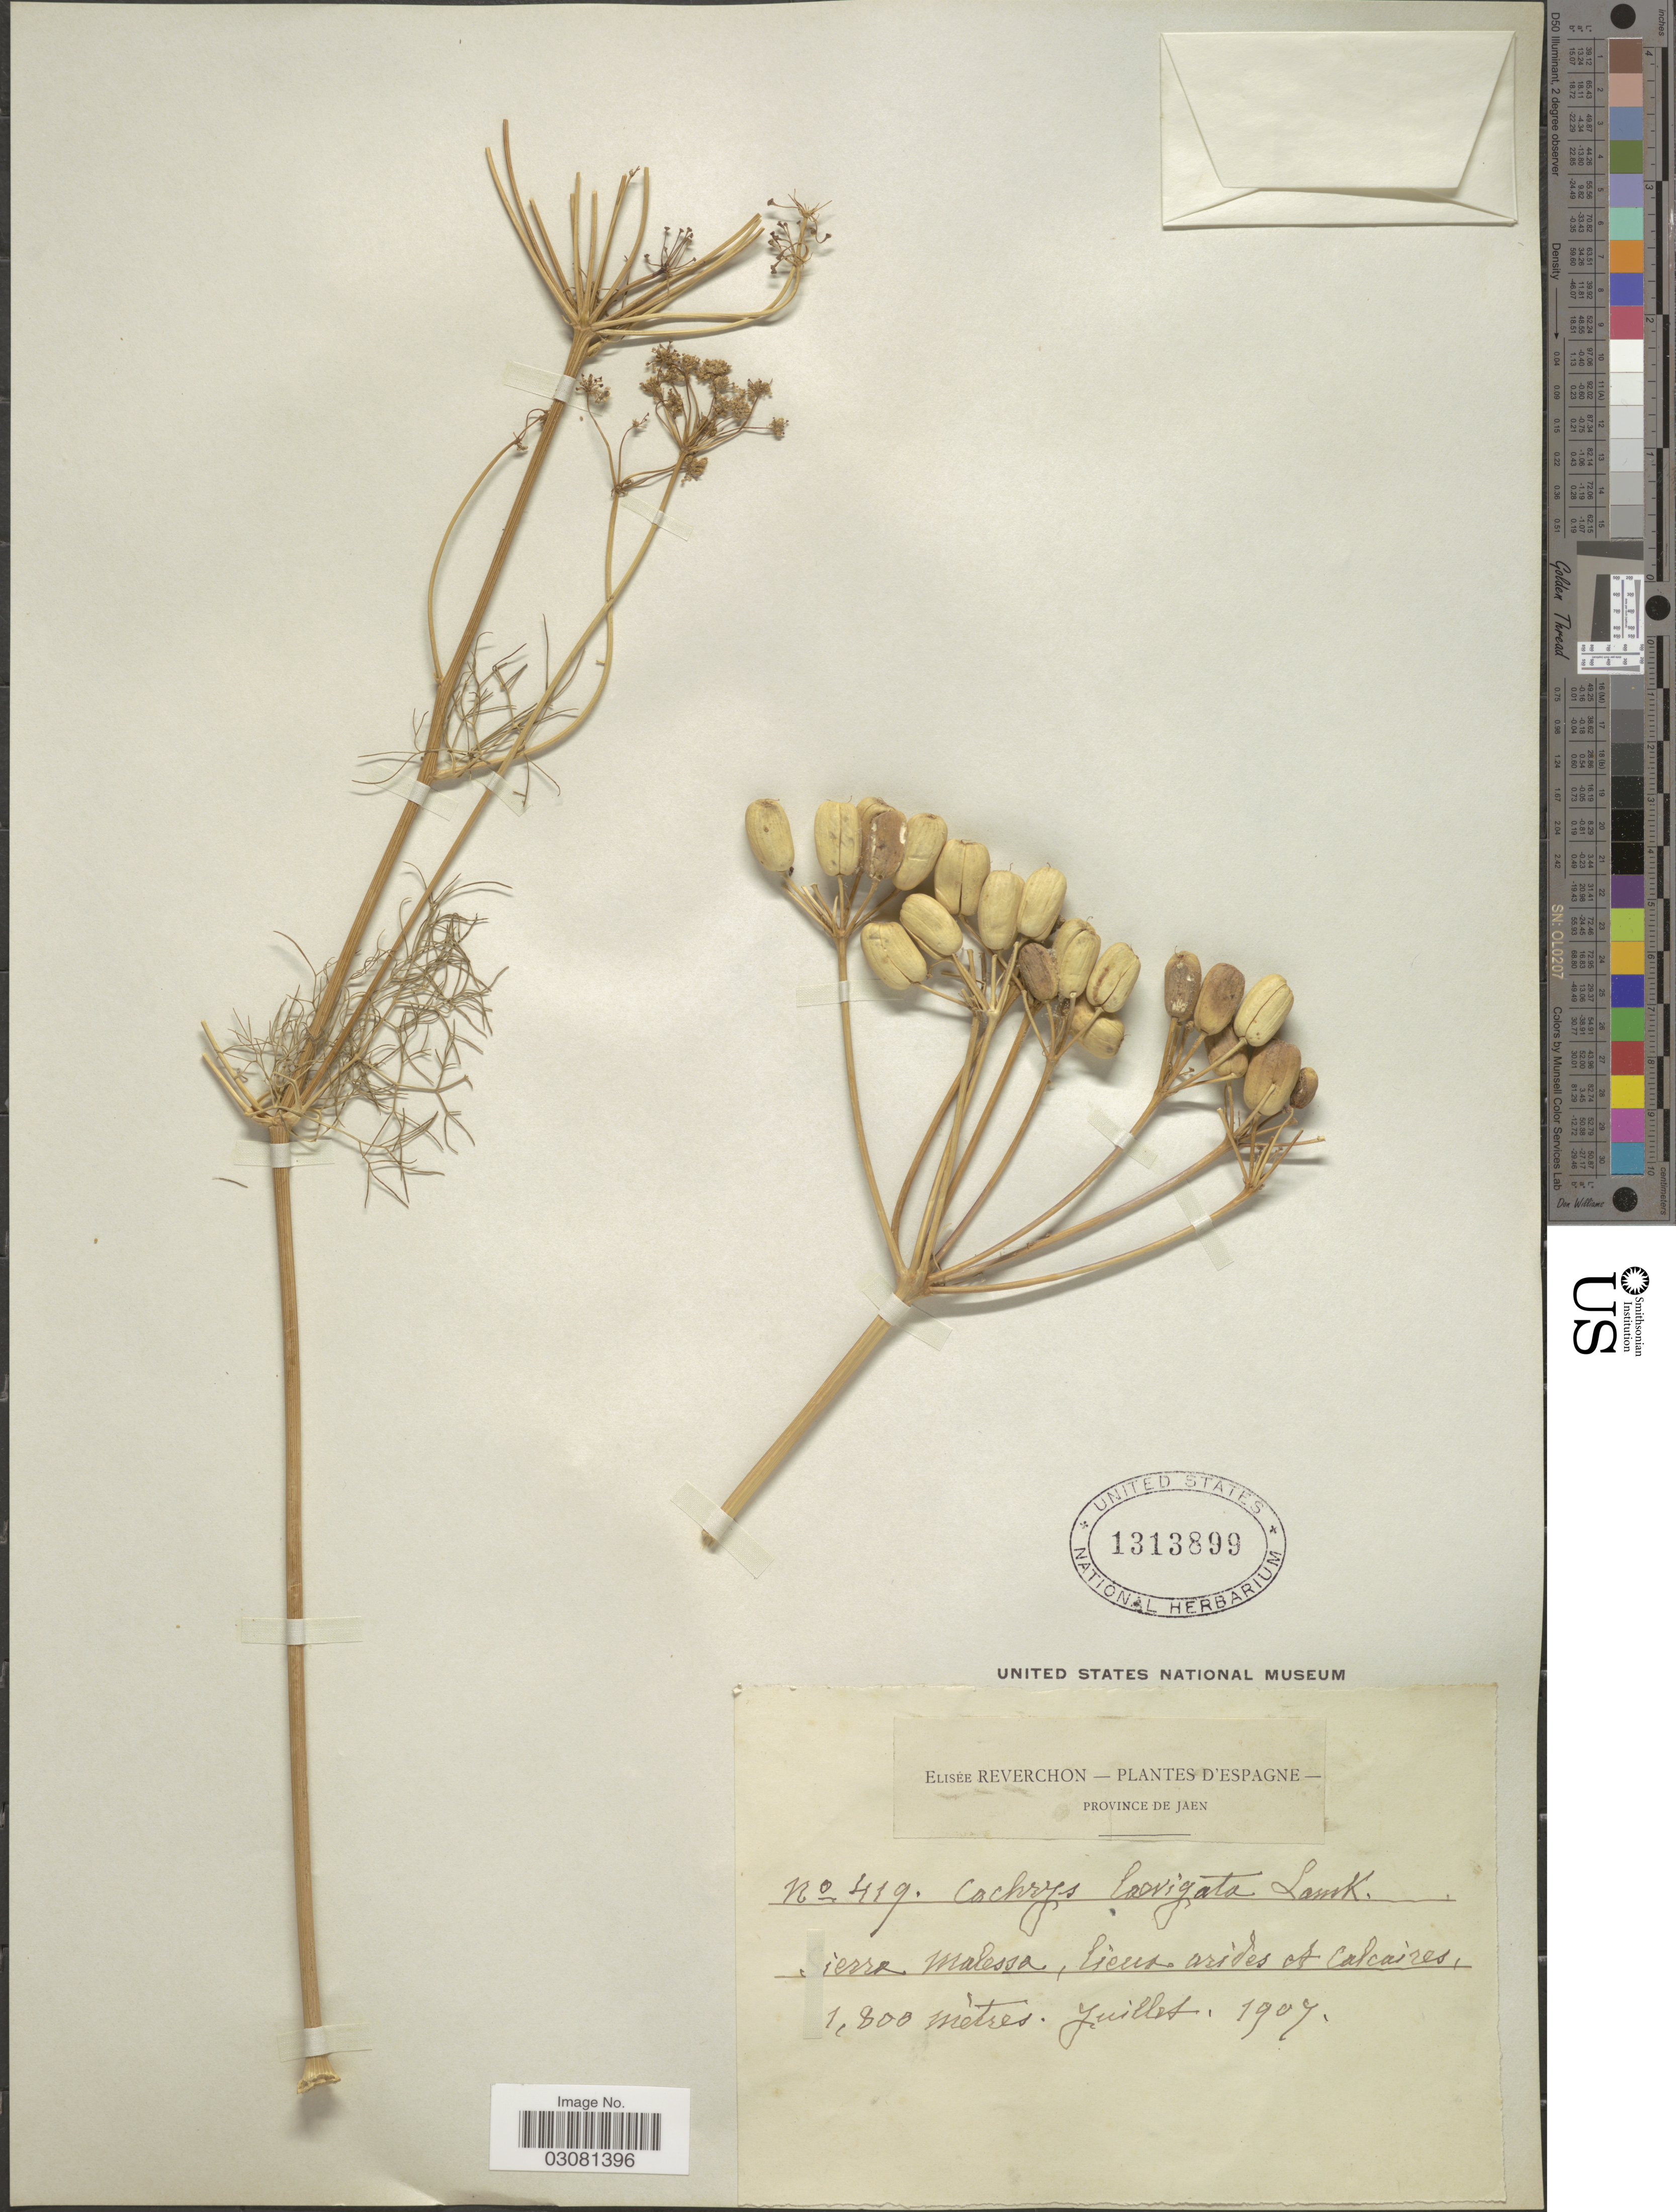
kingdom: Plantae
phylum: Tracheophyta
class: Magnoliopsida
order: Apiales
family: Apiaceae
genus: Cachrys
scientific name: Cachrys laevigata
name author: Lam.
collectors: E. Reverchon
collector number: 419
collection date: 1907-07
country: Spain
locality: Province de Jaen. Sierra malessa, lieux arides et Calcaires.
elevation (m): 1800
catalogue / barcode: US 1313899